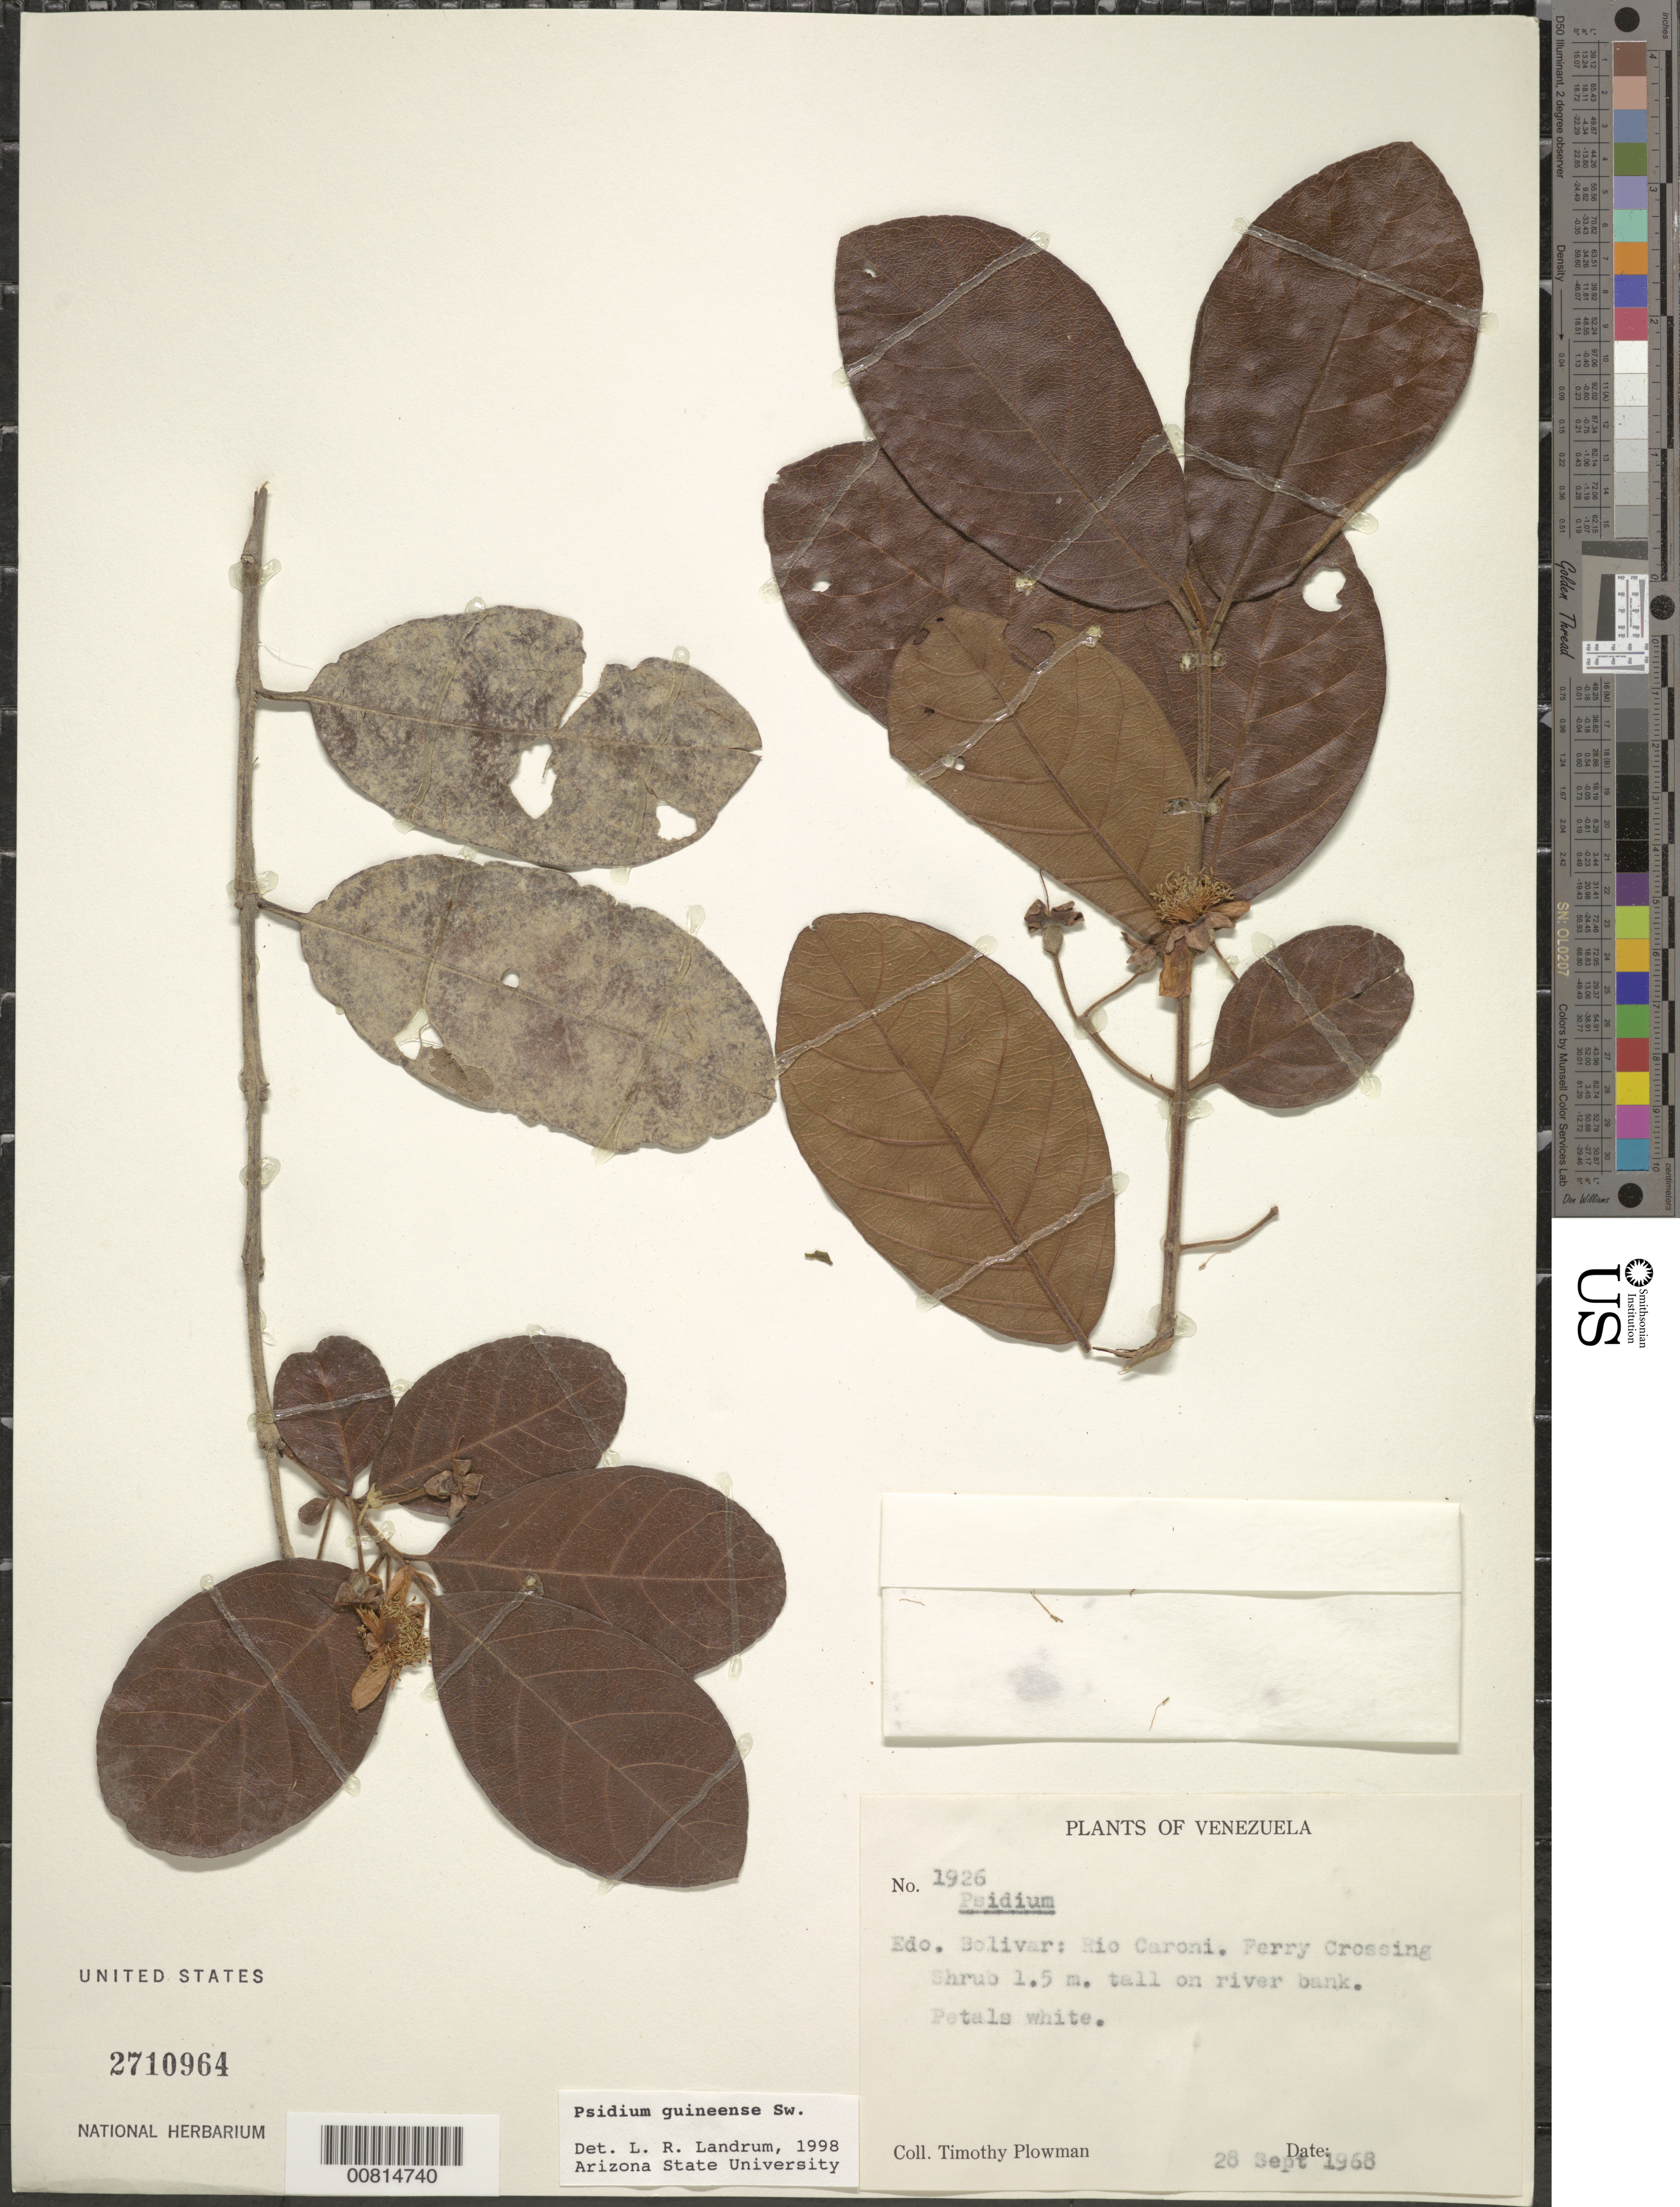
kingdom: Plantae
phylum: Tracheophyta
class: Magnoliopsida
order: Myrtales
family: Myrtaceae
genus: Psidium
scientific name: Psidium guineense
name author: Sw.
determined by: Landrum, L. R.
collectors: T. Plowman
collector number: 1926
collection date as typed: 28-Sep-68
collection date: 1968-09-28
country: Venezuela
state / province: Bolívar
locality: Río Caroní, ferry crossing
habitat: Riverbank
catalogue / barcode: US 2710964